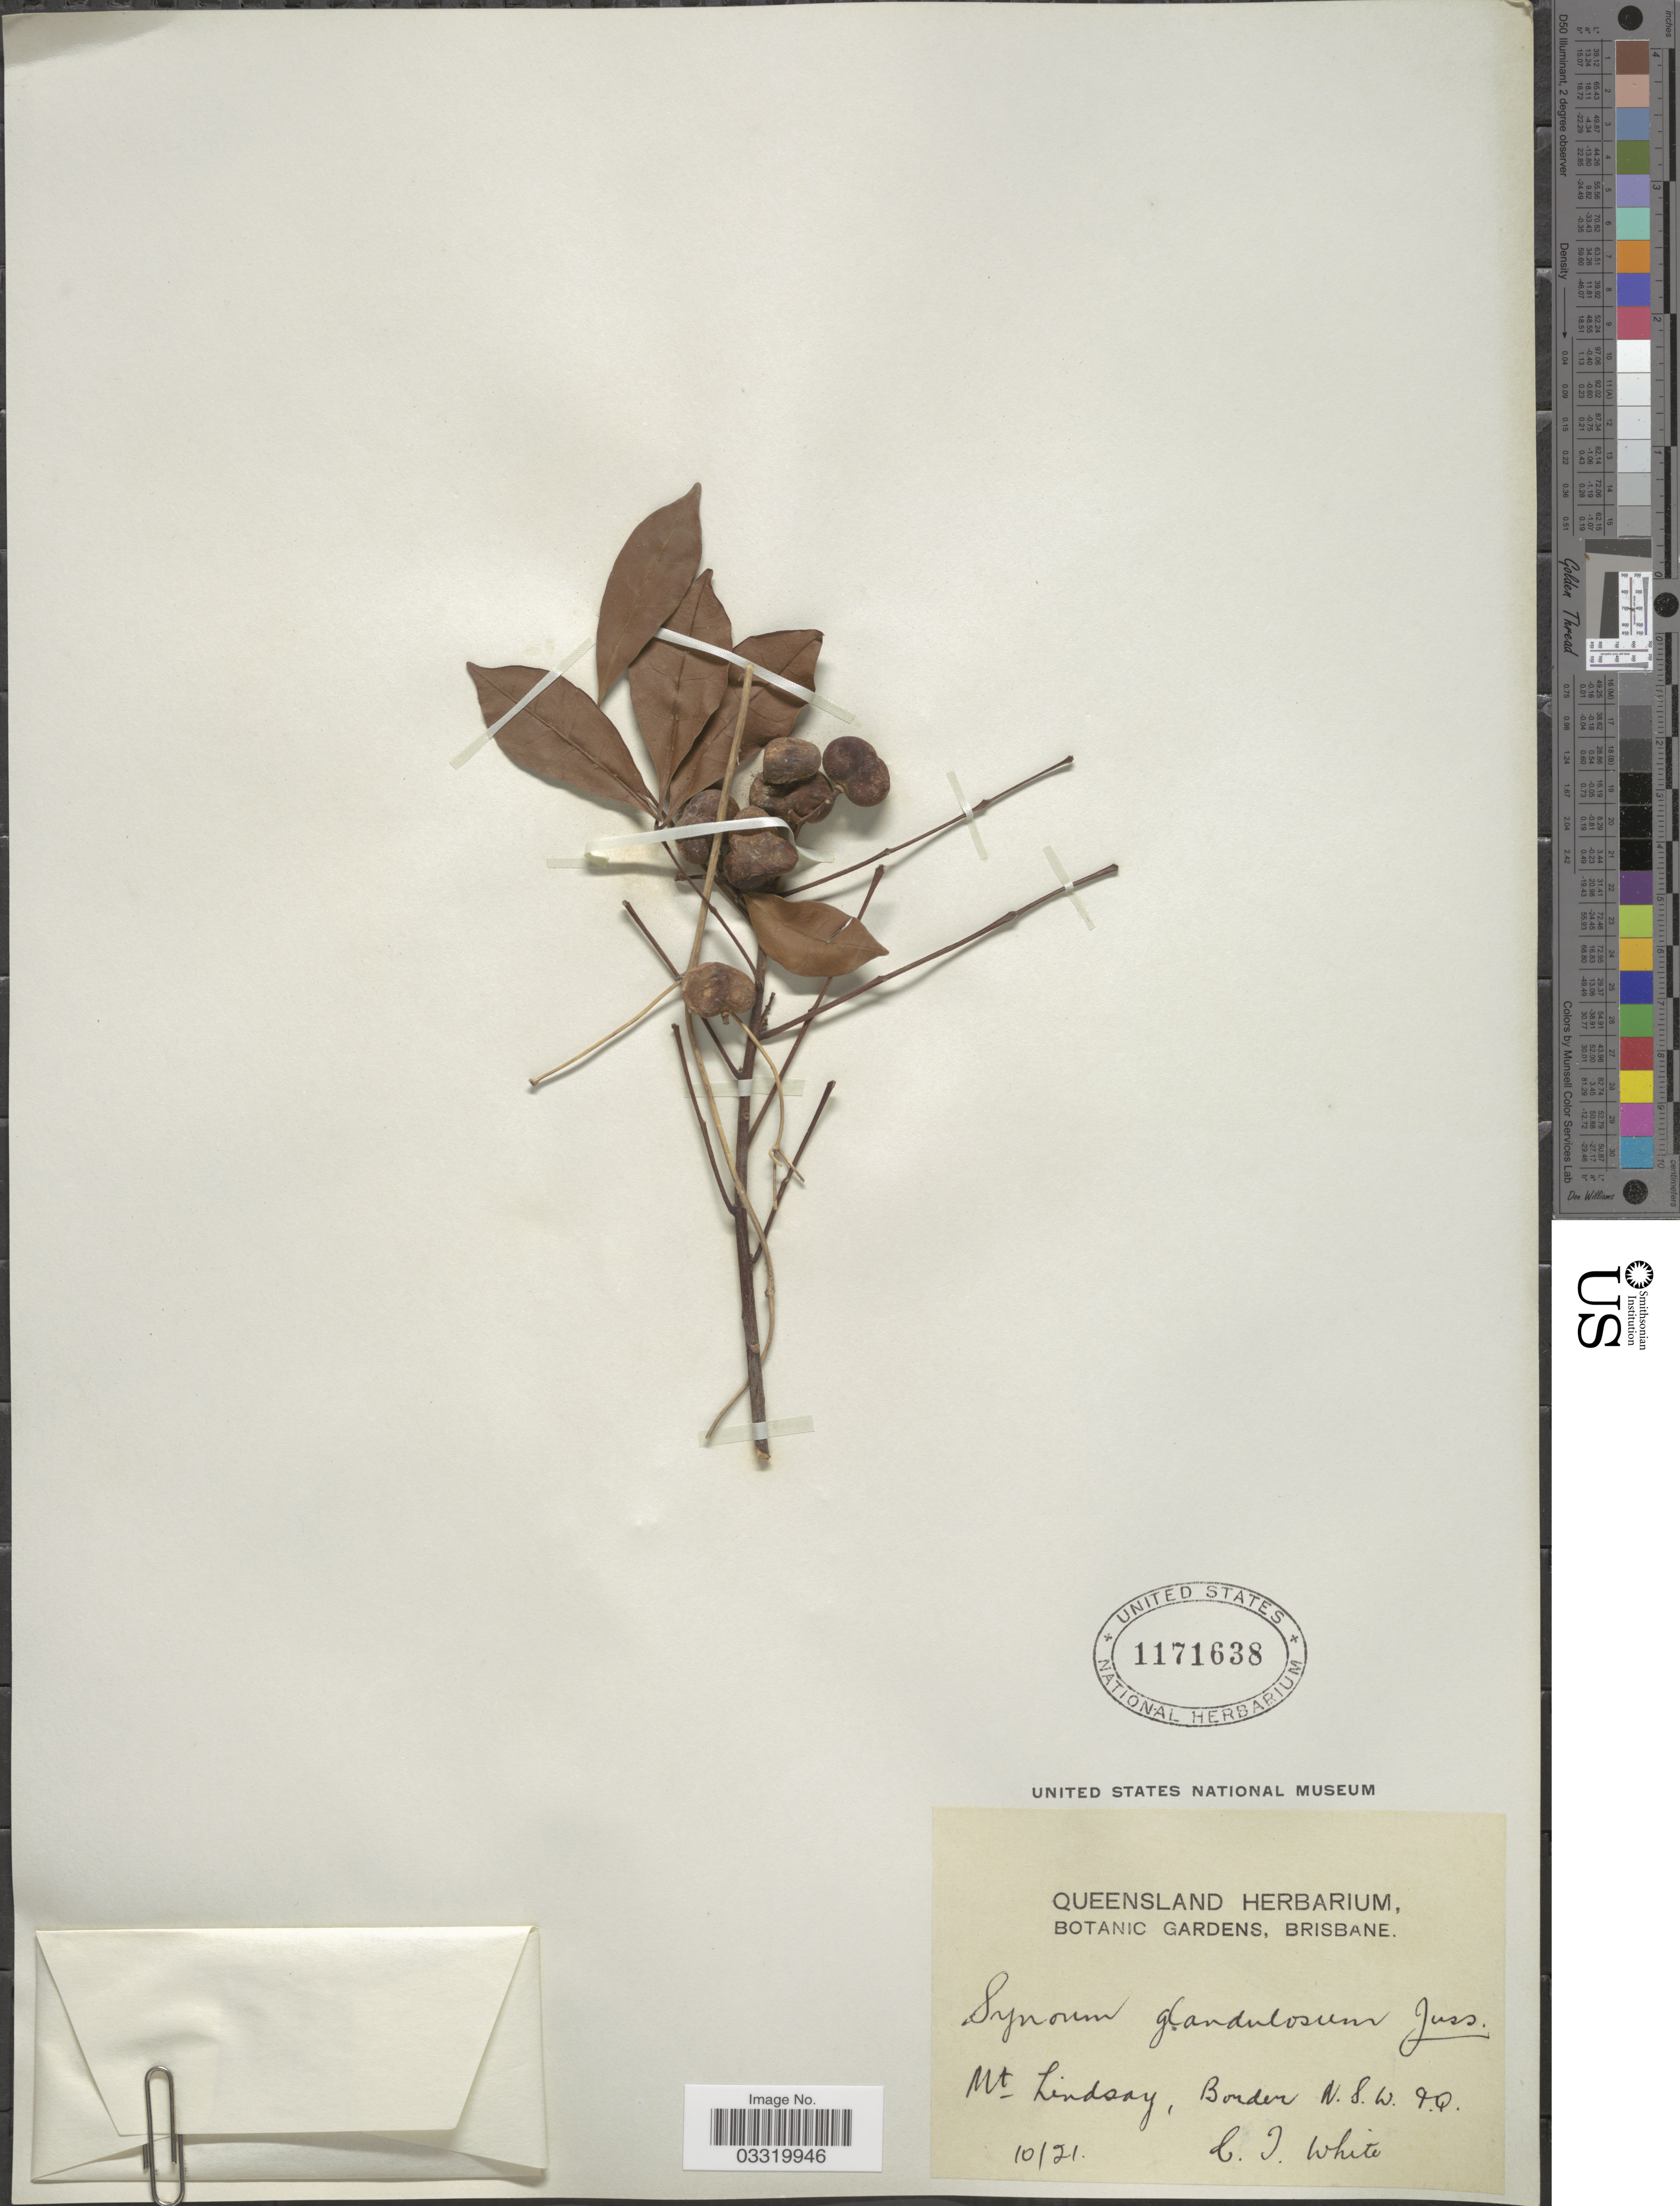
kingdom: Plantae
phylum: Tracheophyta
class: Magnoliopsida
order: Sapindales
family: Meliaceae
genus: Synoum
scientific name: Synoum glandulosum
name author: (Sm.) A. Juss.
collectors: C. T. White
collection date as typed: Transcribed d/m/y: /10/21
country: Australia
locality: Mt. Lindsay, Border N.S.W + Q.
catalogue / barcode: US 1171638